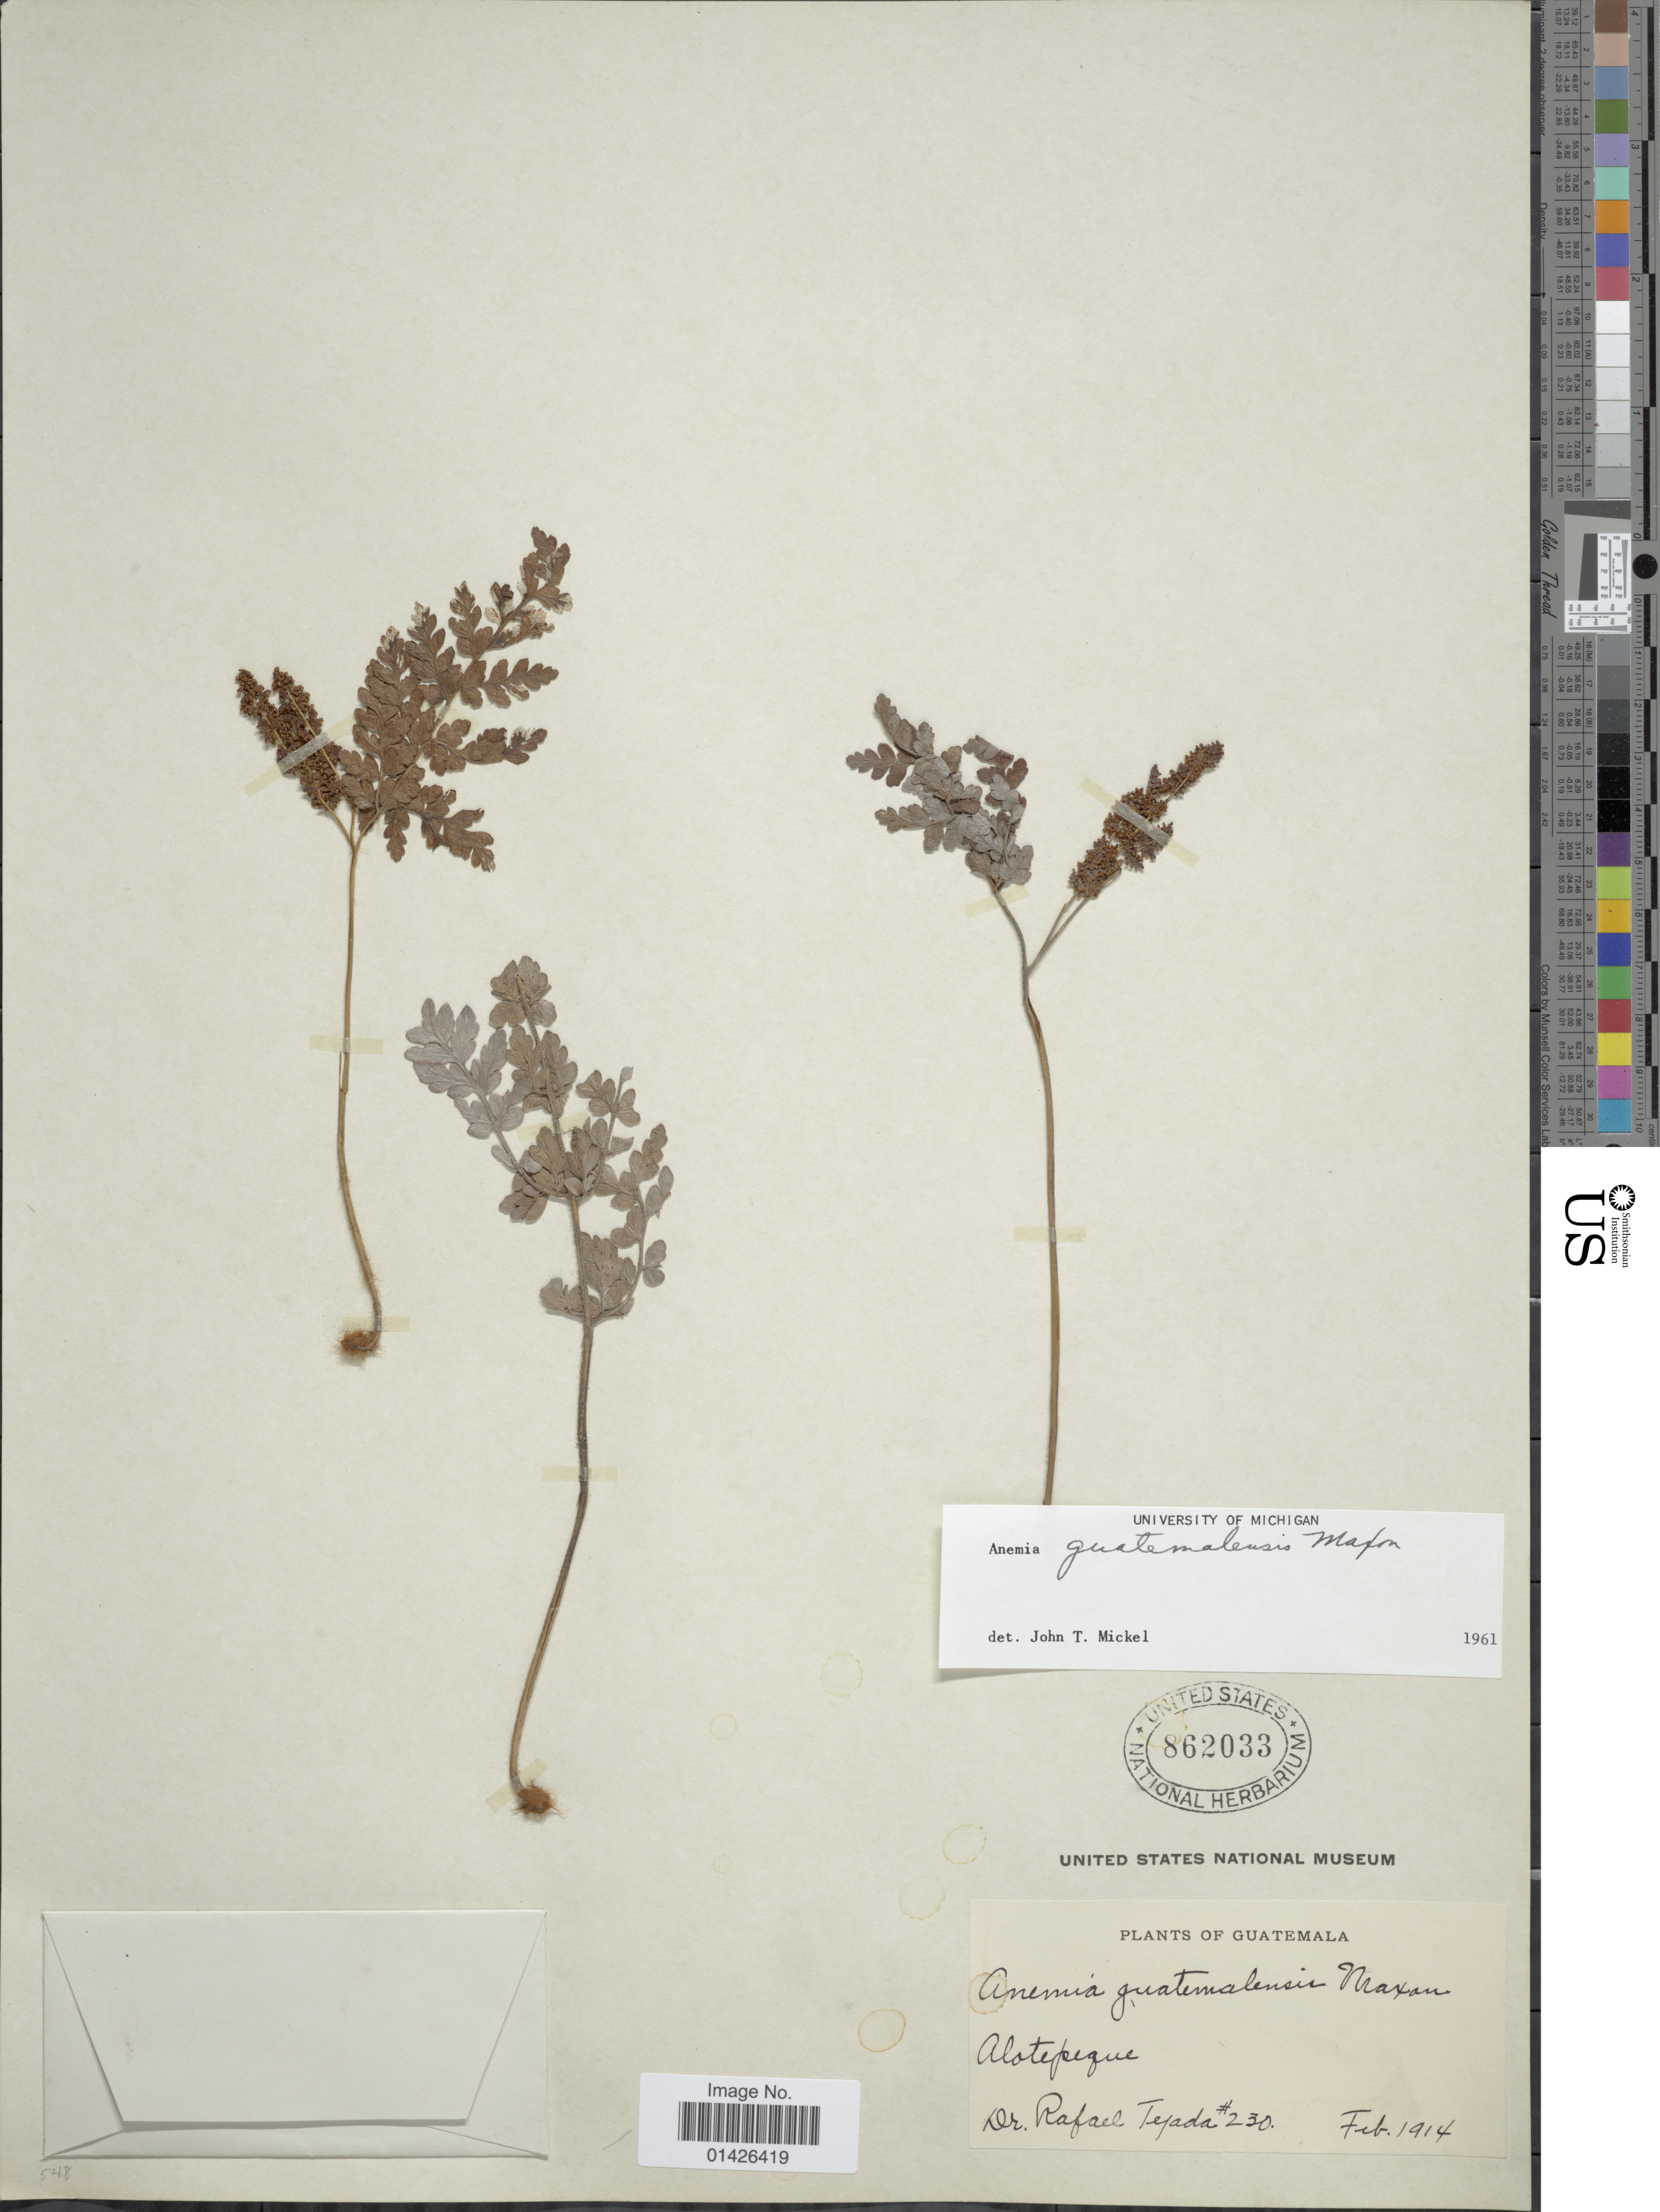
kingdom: Plantae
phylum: Tracheophyta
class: Polypodiopsida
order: Schizaeales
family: Anemiaceae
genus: Anemia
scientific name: Anemia guatemalensis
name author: Maxon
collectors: R. Tejada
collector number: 230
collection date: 1914-02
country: Guatemala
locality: Alotepeque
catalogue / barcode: US 862033